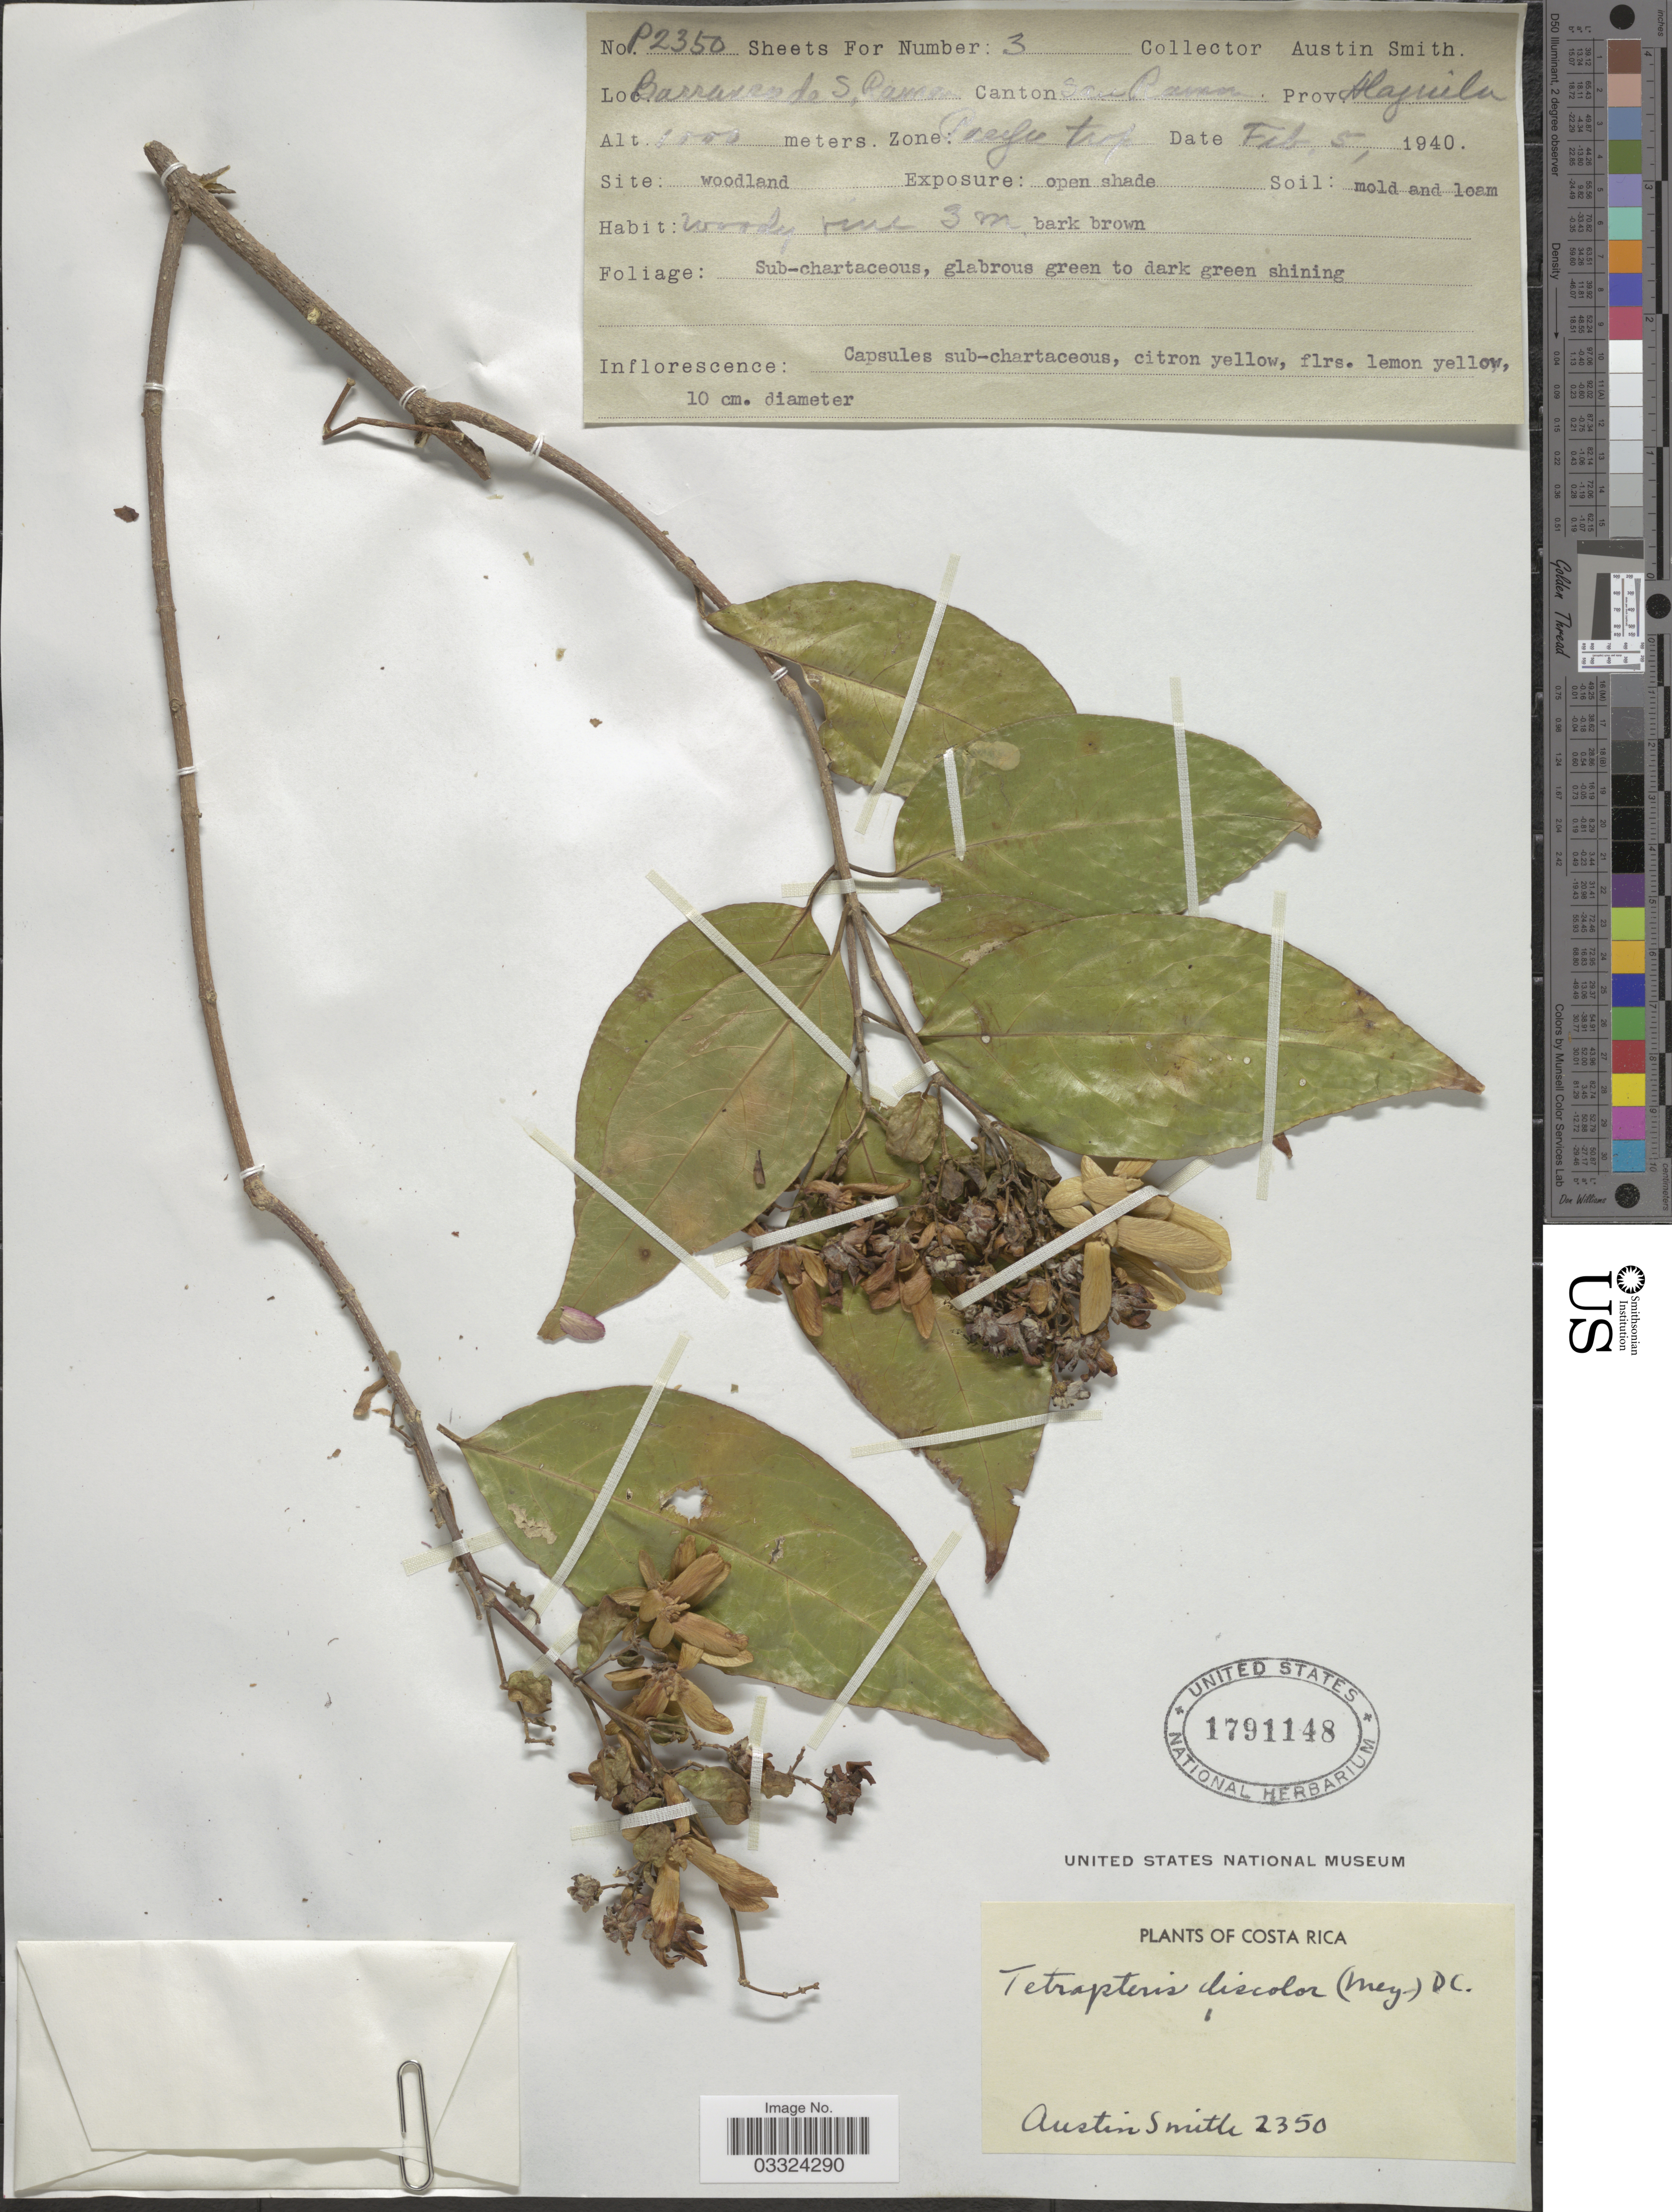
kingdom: Plantae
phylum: Tracheophyta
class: Magnoliopsida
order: Malpighiales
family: Malpighiaceae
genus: Tetrapterys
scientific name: Tetrapterys discolor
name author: (G. Mey.) DC.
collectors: Aust P. Smith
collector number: P2350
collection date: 1940-02-05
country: Costa Rica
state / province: Alajuela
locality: Barrancas de S. Ramon. Canton San Ramon.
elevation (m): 1000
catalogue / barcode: US 1791148